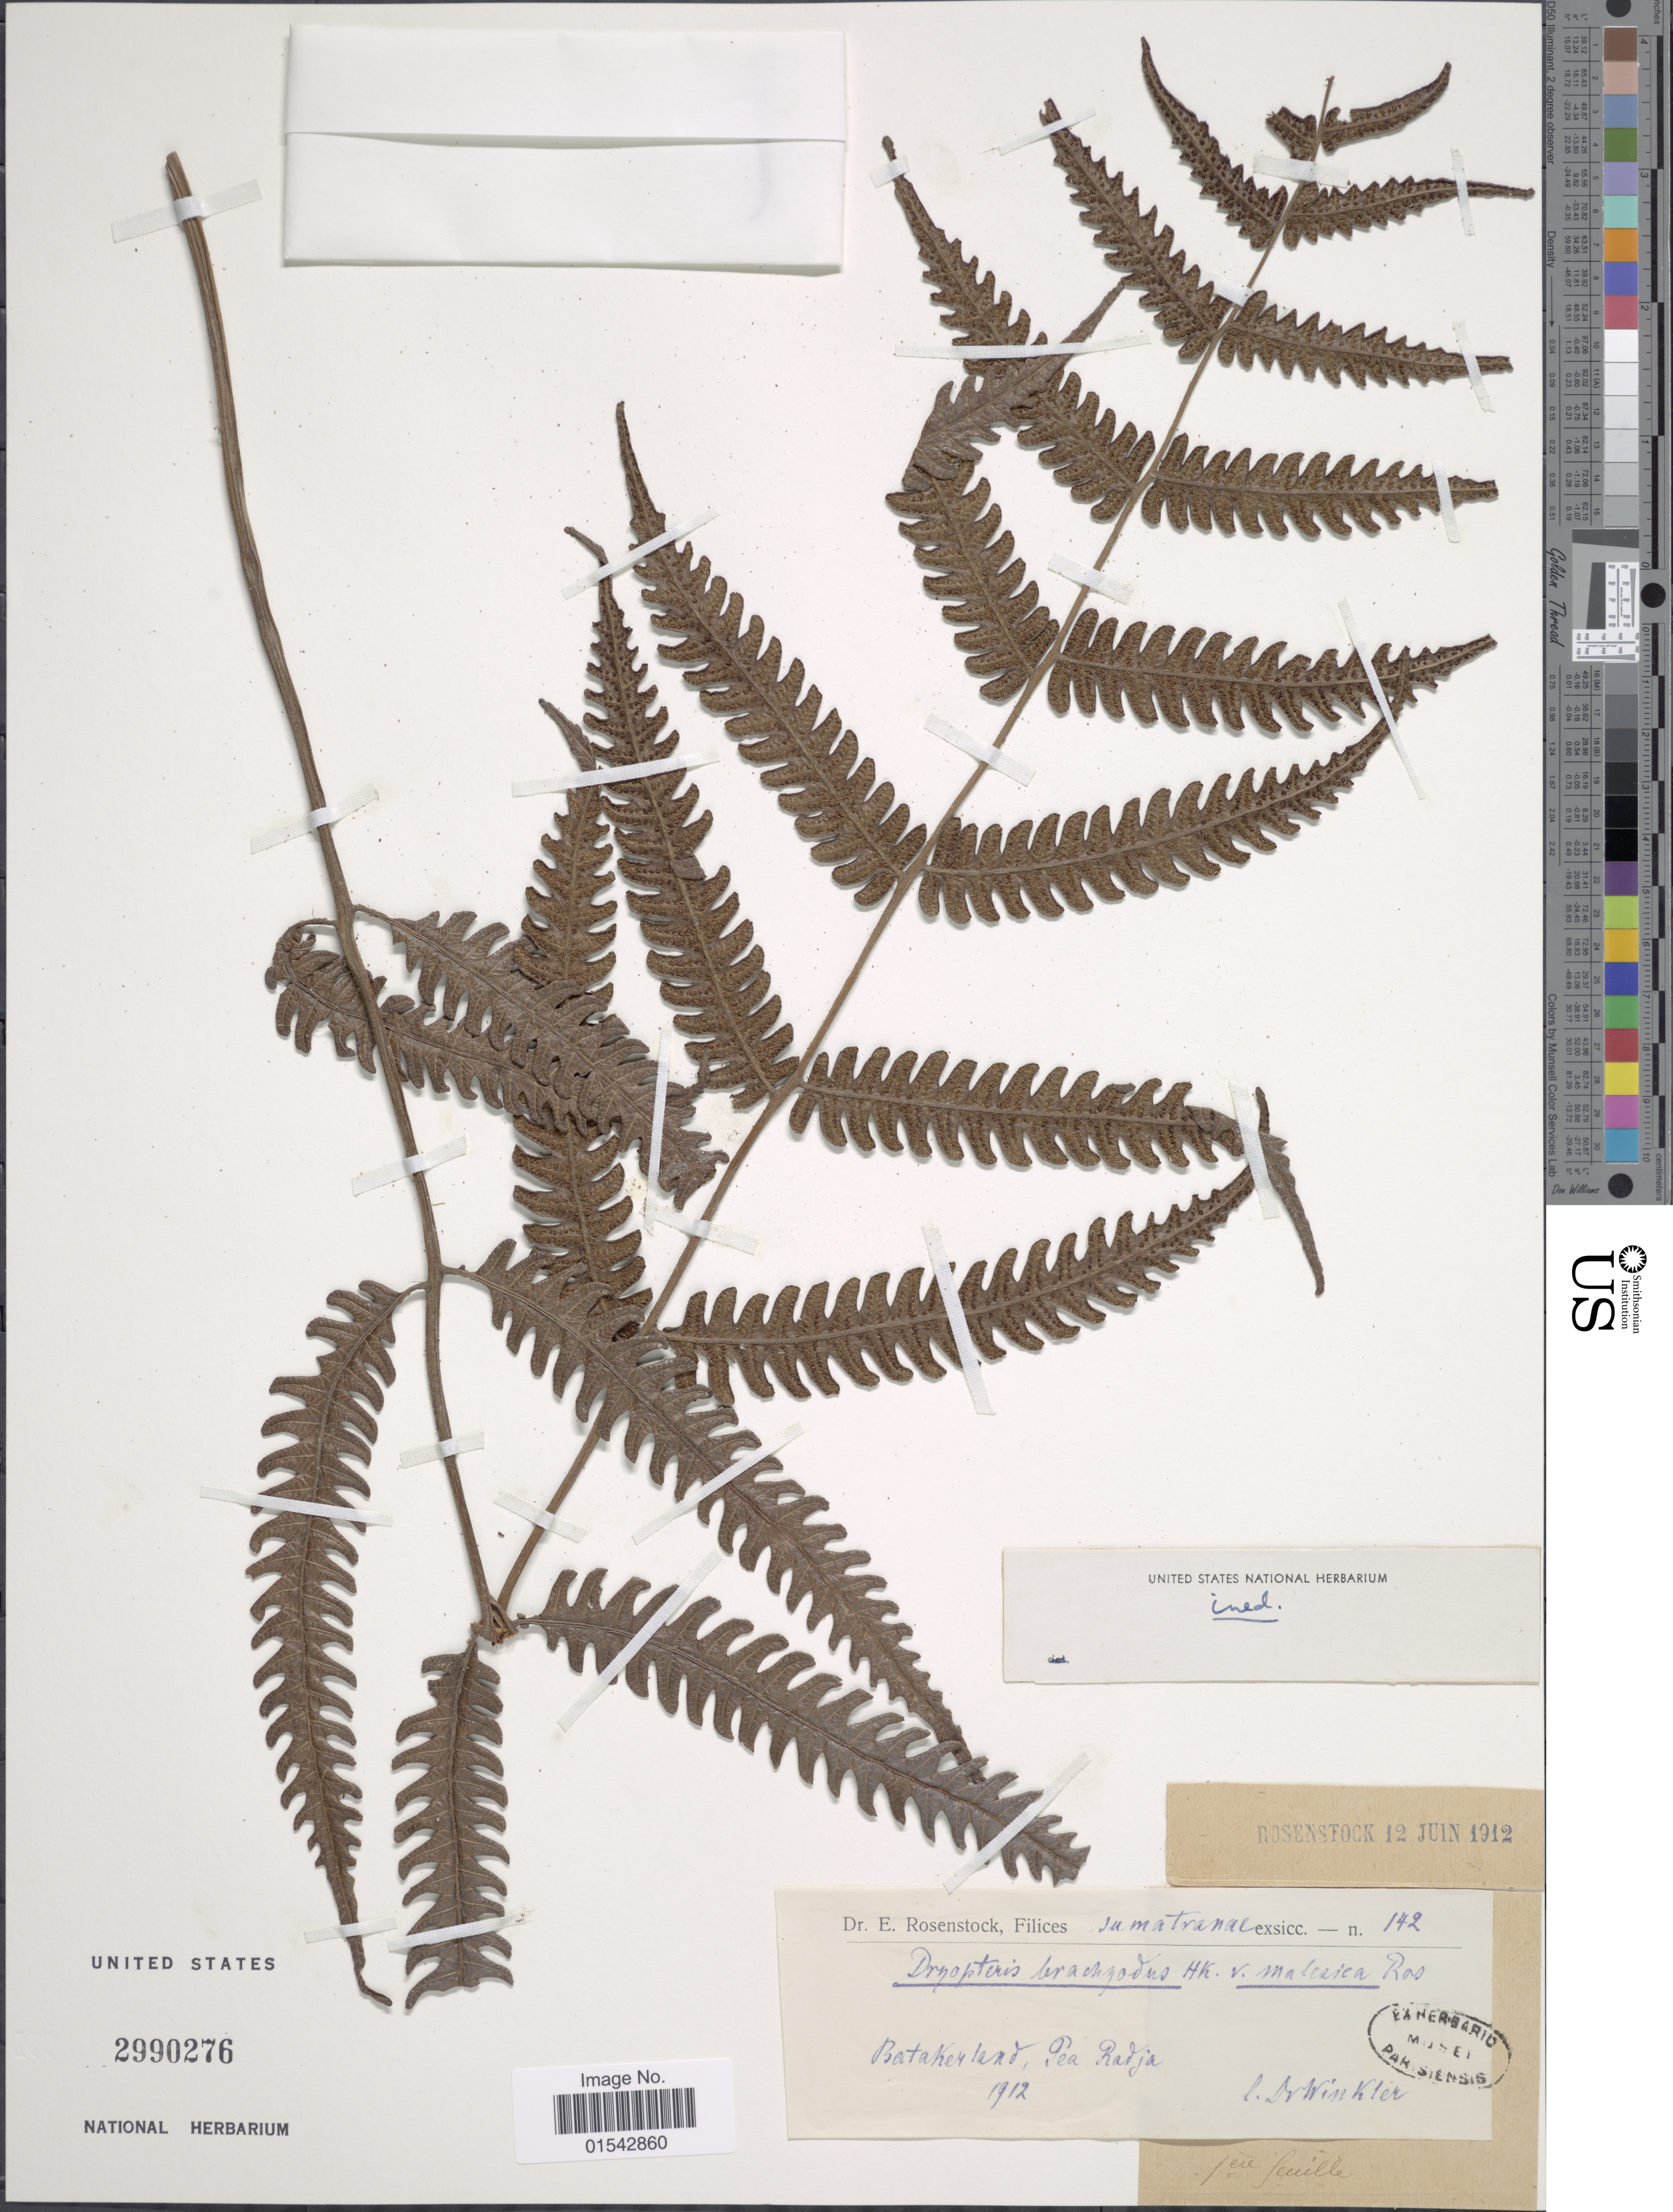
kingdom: Plantae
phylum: Tracheophyta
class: Polypodiopsida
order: Polypodiales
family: Thelypteridaceae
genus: Cyclosorus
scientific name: Cyclosorus sp.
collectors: -. Winkler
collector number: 142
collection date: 1912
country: Indonesia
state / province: Sumatra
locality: Batakerland, Pea Radja, Sumatranae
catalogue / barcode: US 2990276